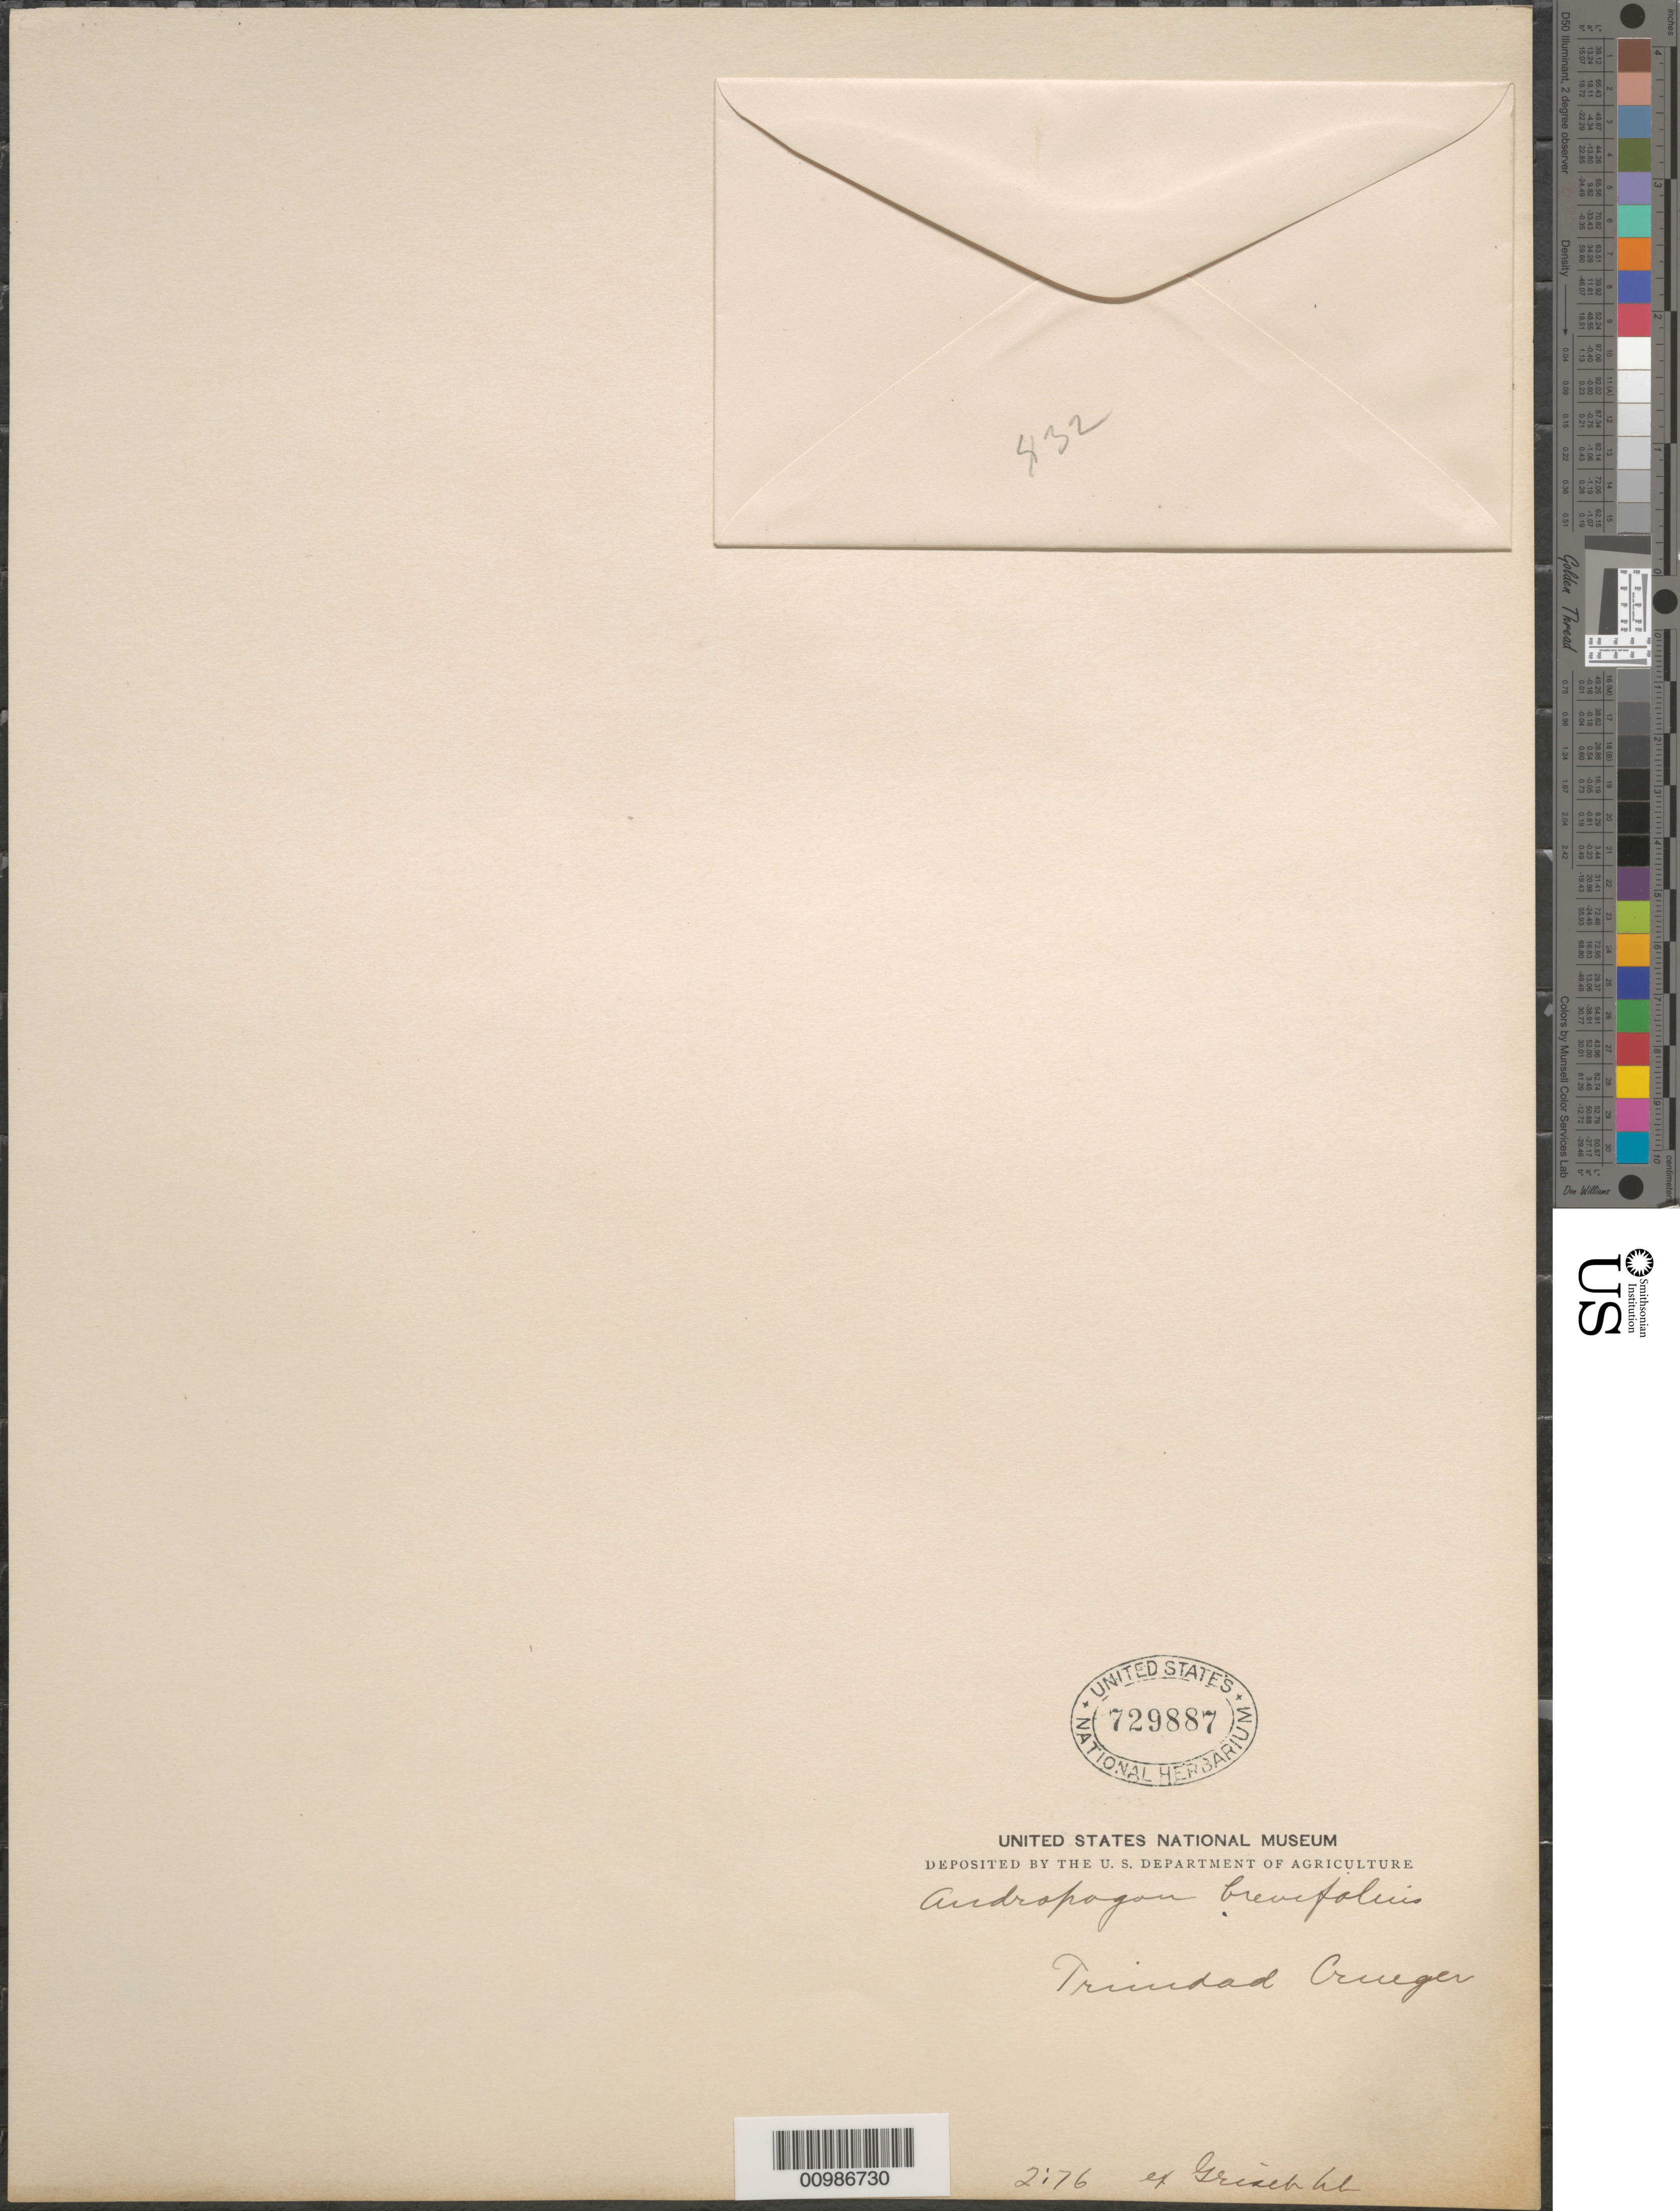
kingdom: Plantae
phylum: Tracheophyta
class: Liliopsida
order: Poales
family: Poaceae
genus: Andropogon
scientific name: Andropogon brevifolius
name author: Sw.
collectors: H. Crüger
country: Trinidad and Tobago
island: Trinidad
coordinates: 0 N, 0 E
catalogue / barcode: US 729887